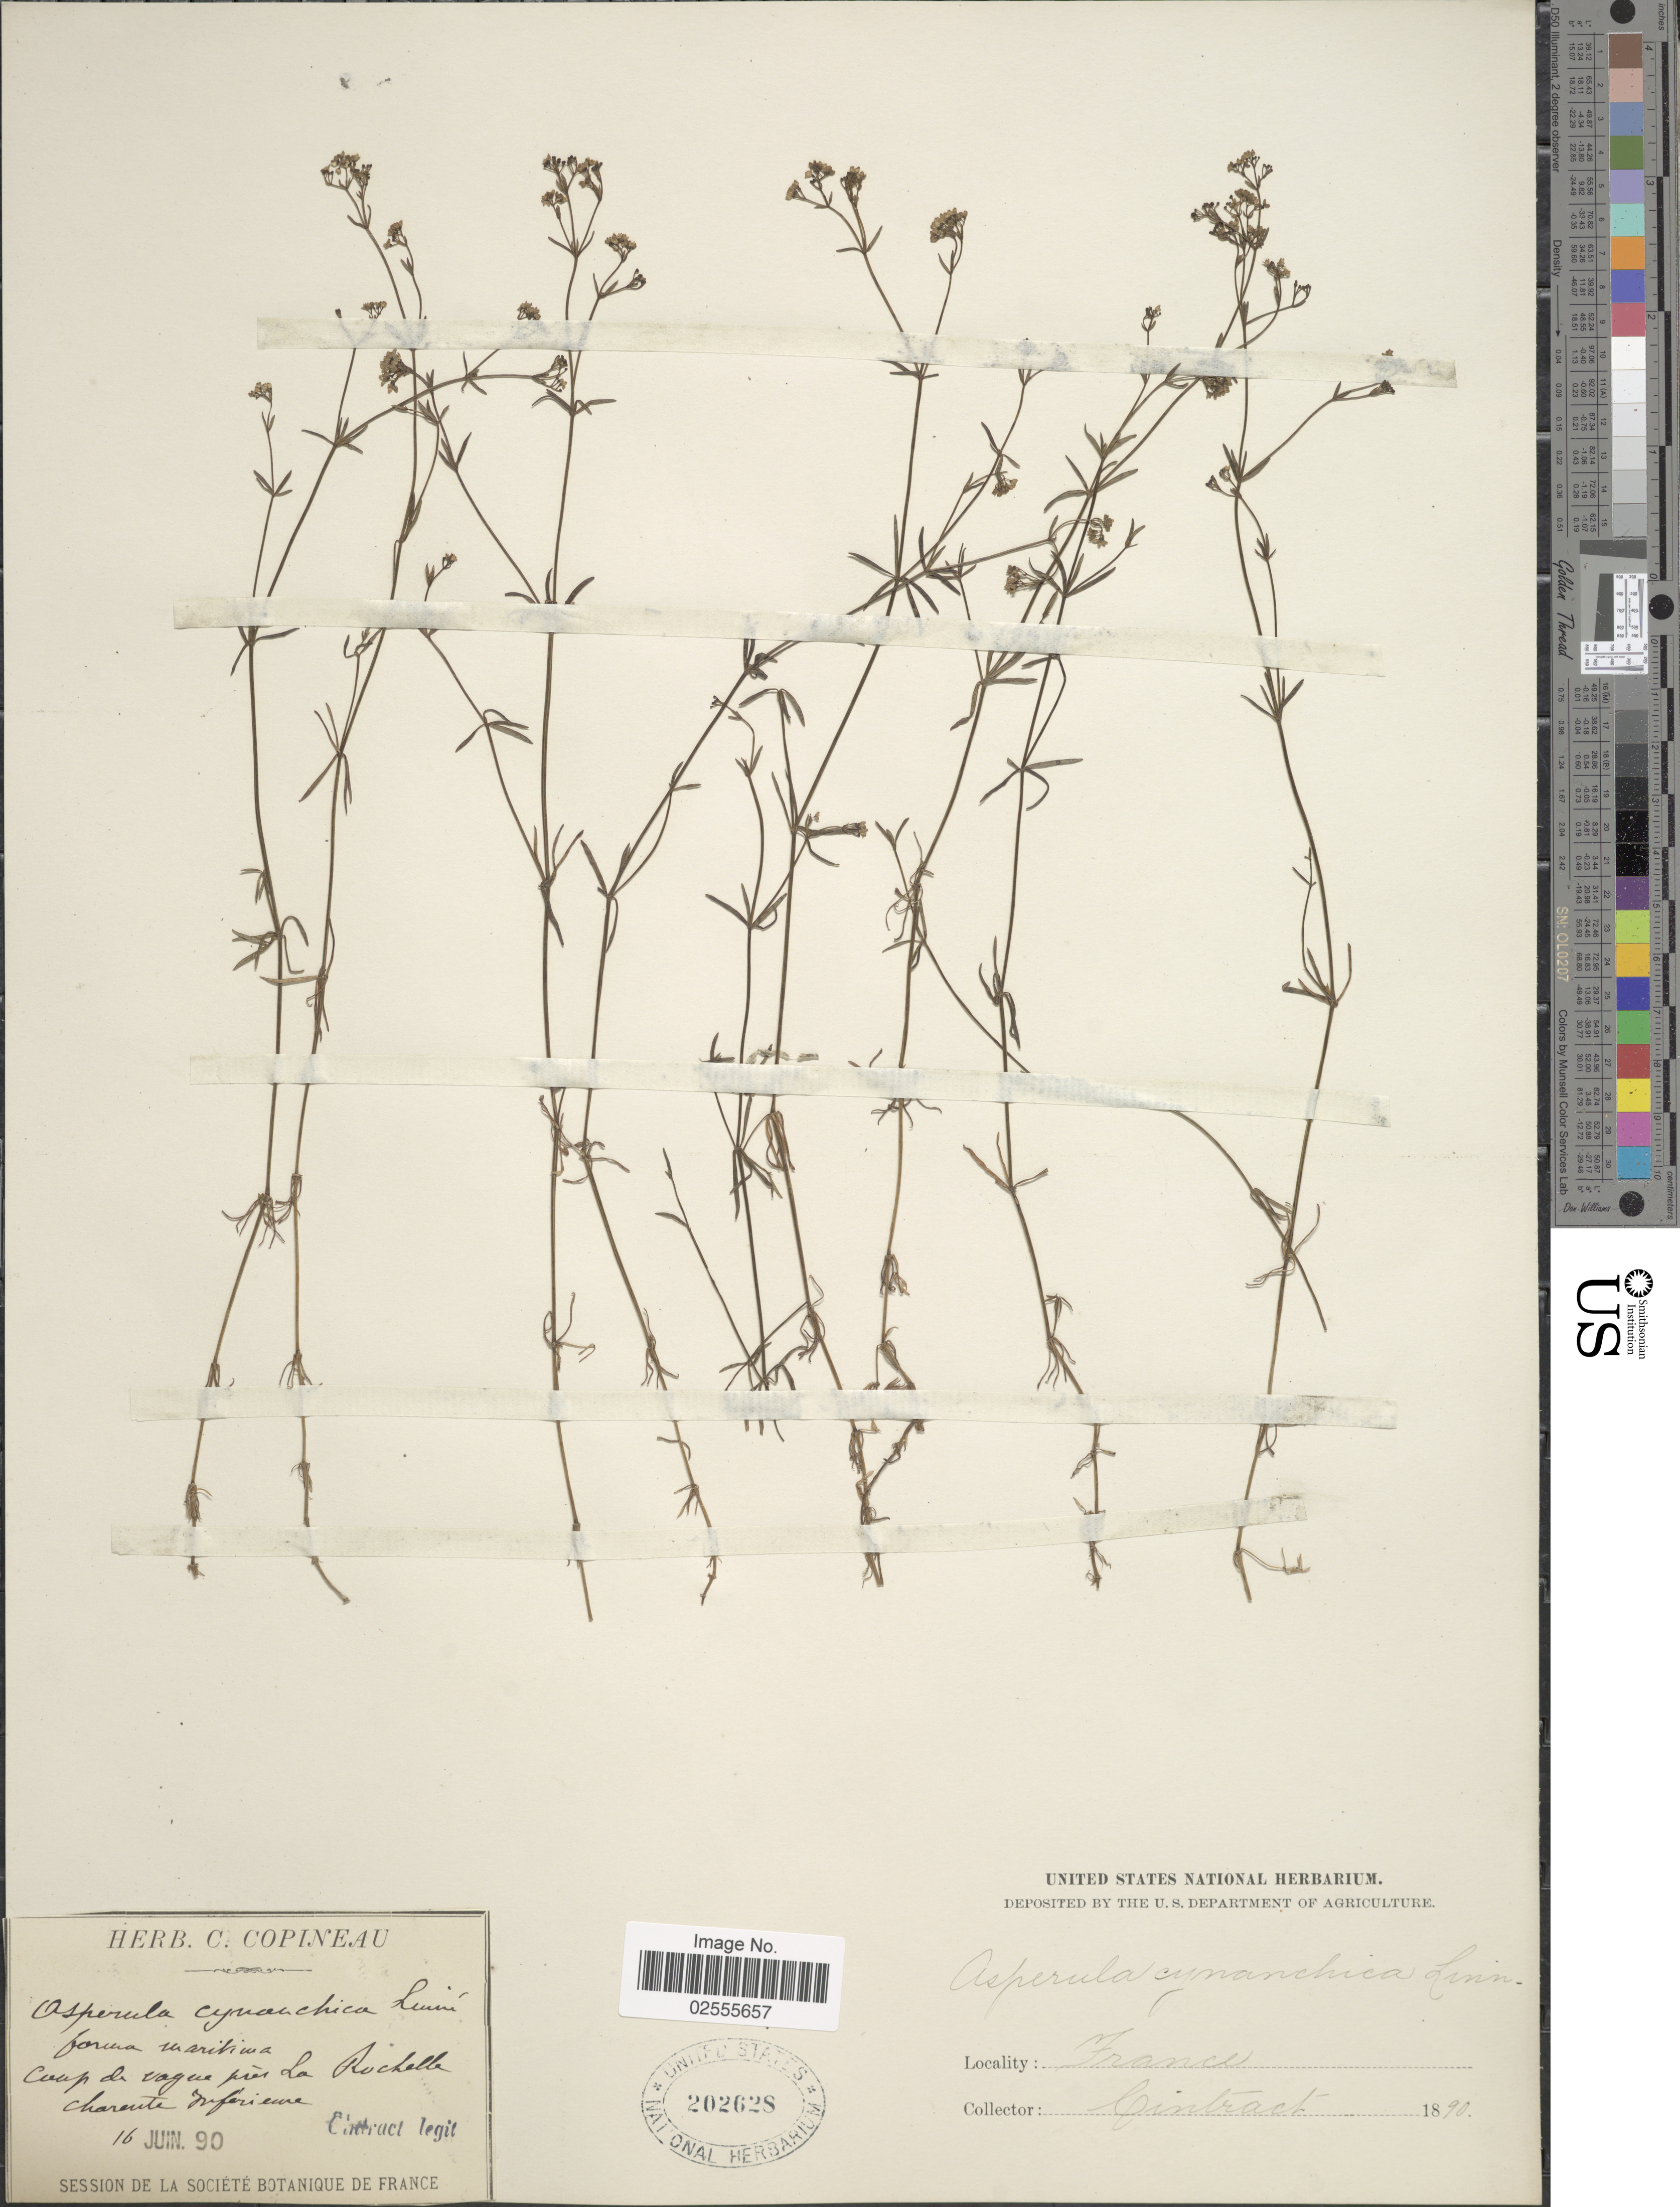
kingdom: Plantae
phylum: Tracheophyta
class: Magnoliopsida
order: Gentianales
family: Rubiaceae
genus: Asperula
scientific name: Asperula cynanchica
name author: L.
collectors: Cintract, --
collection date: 1890-06-16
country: France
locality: Forma maritima. Coup de vague près La Rochelle, Charente Inférieure.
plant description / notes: Corrected "Coup de vague pres La Rochelle charoute Inferieure" to "Forma maritima. Coup de vague près La Rochelle, Charente Inférieure."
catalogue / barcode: US 202628